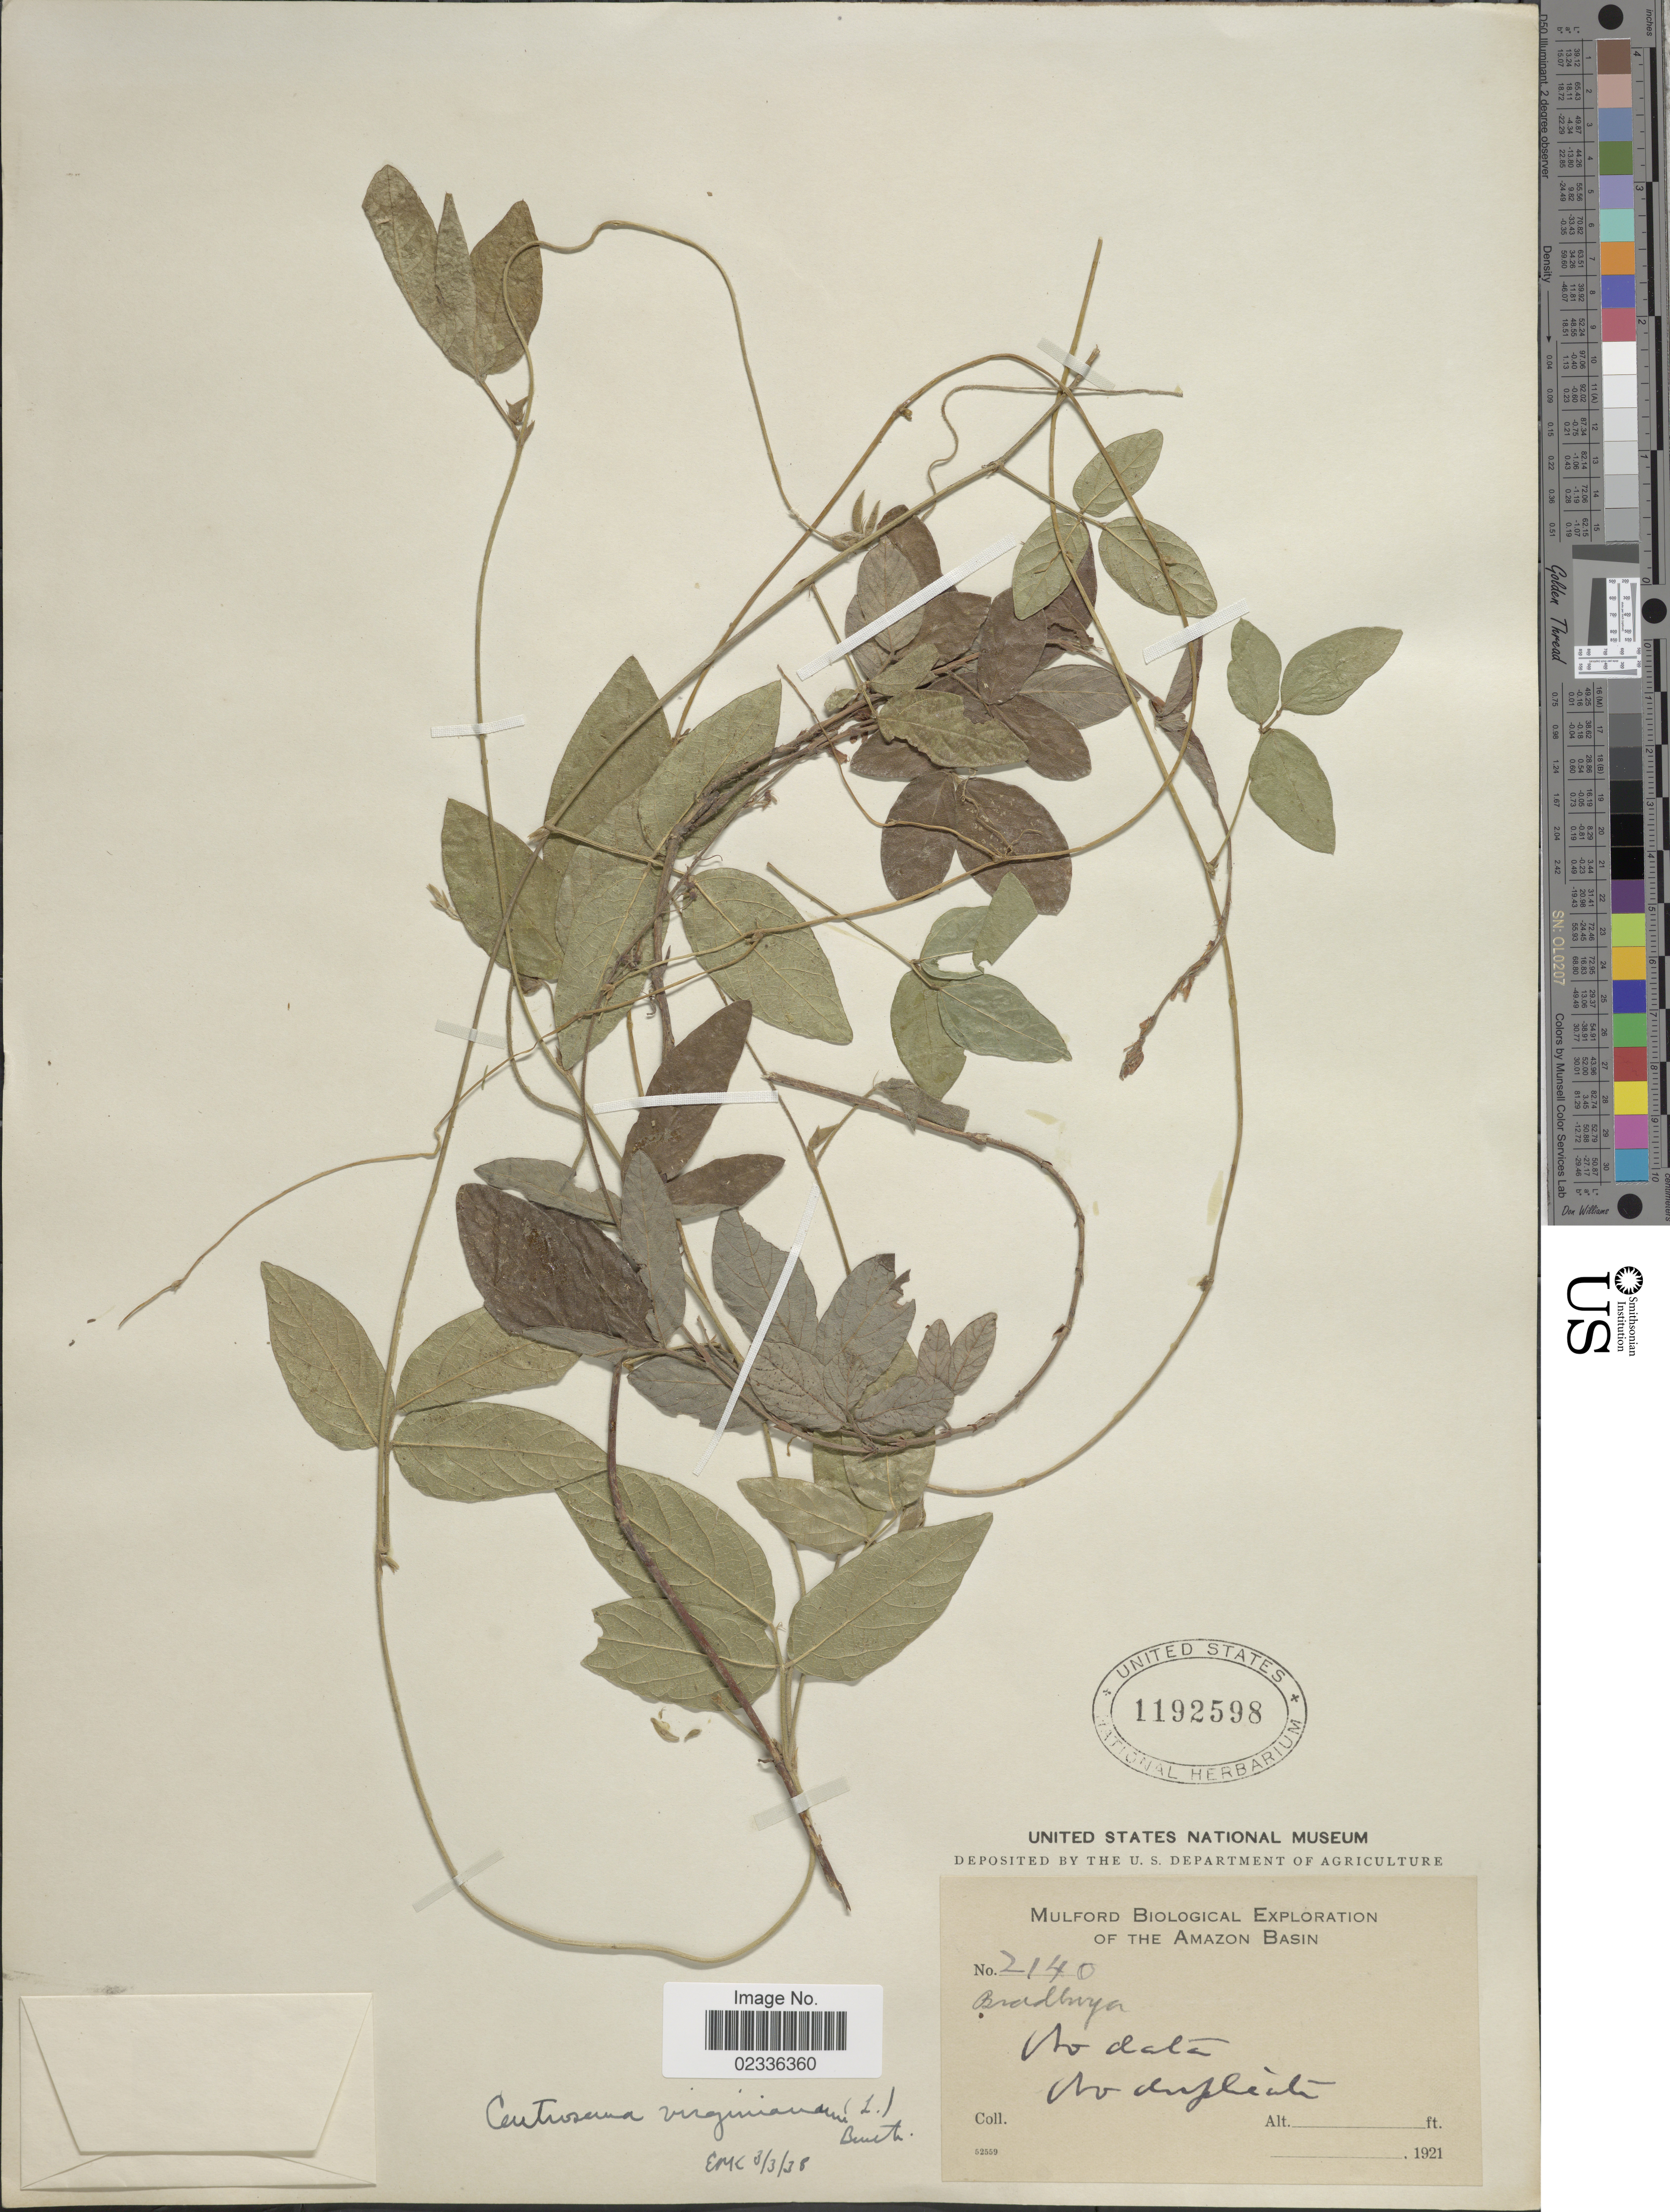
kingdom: Plantae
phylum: Tracheophyta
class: Magnoliopsida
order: Fabales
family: Fabaceae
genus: Centrosema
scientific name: Centrosema virginianum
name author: (L.) Benth.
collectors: Mulford Biological Exploration of the Amazon Basin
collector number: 2140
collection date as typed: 1921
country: Bolivia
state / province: La Paz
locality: Amazon Basin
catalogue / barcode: US 1192598